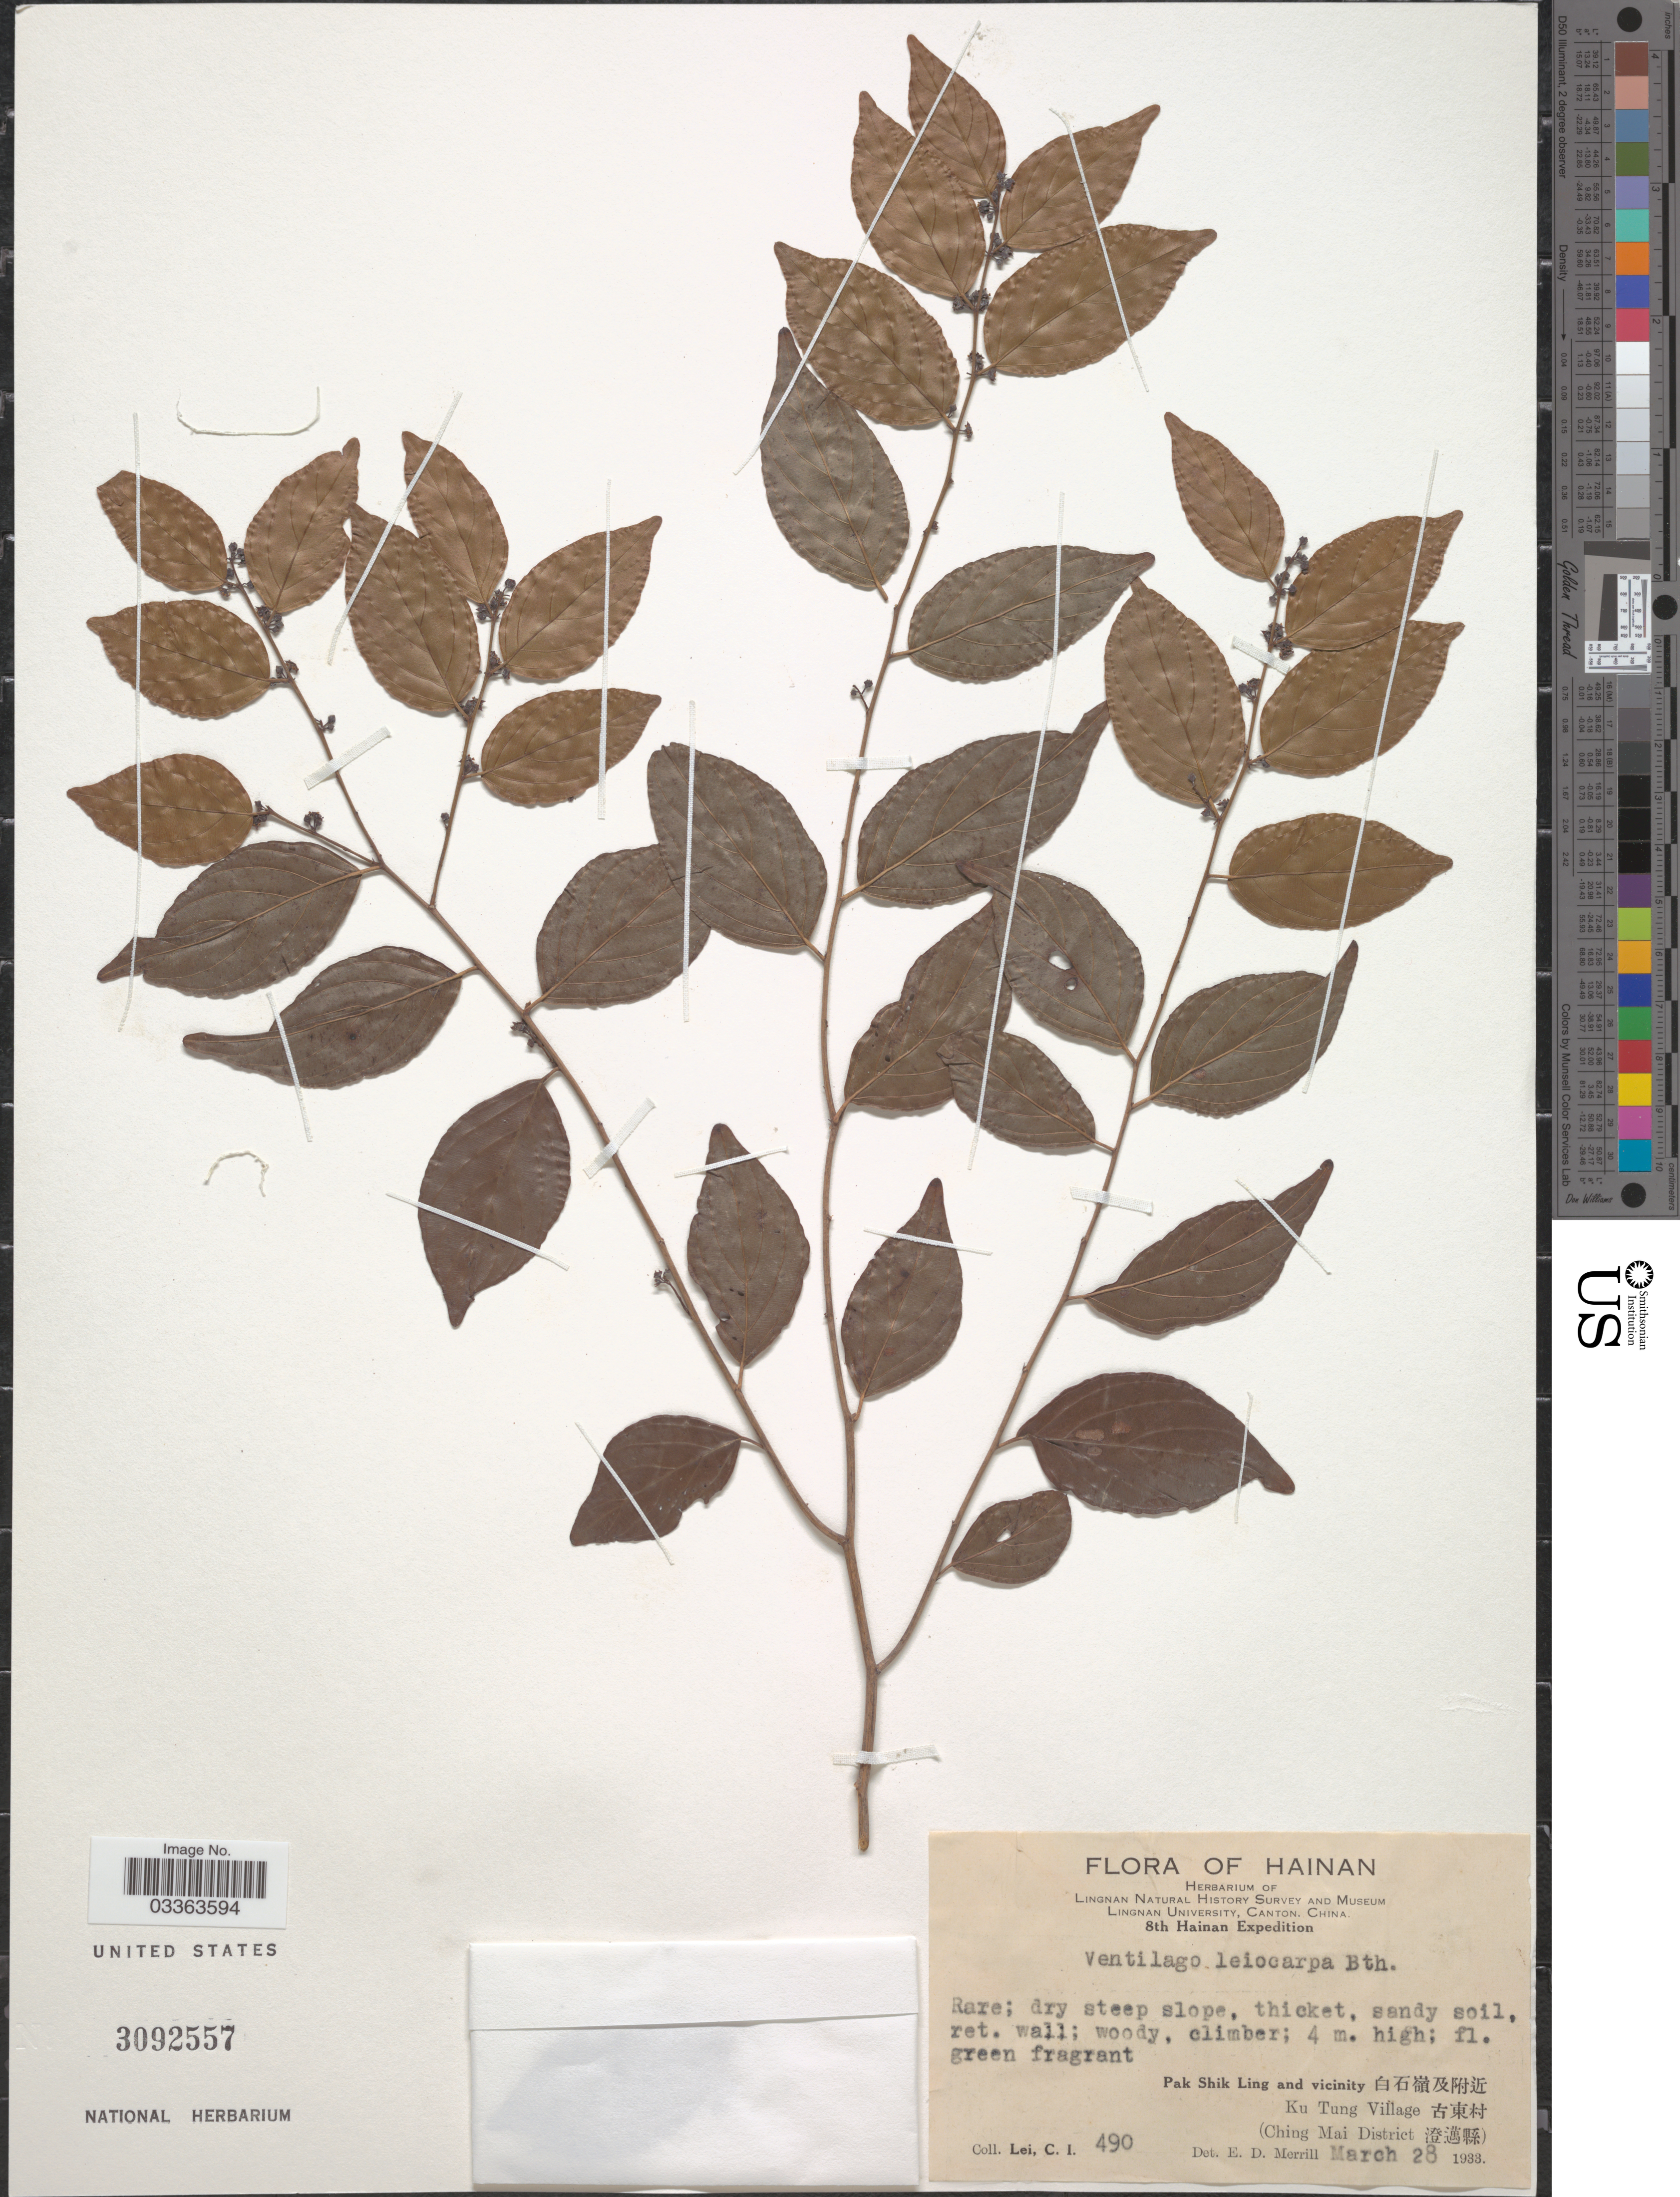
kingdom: Plantae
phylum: Tracheophyta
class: Magnoliopsida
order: Rosales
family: Rhamnaceae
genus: Ventilago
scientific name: Ventilago leiocarpa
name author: Benth.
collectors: C. I. Lei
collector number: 490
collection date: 1933-03-28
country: China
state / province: Hainan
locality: PakShikLing and Vicinity, Ku Tung Village, (Ching Mai District), (Ching Mai District.)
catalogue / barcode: US 3092557